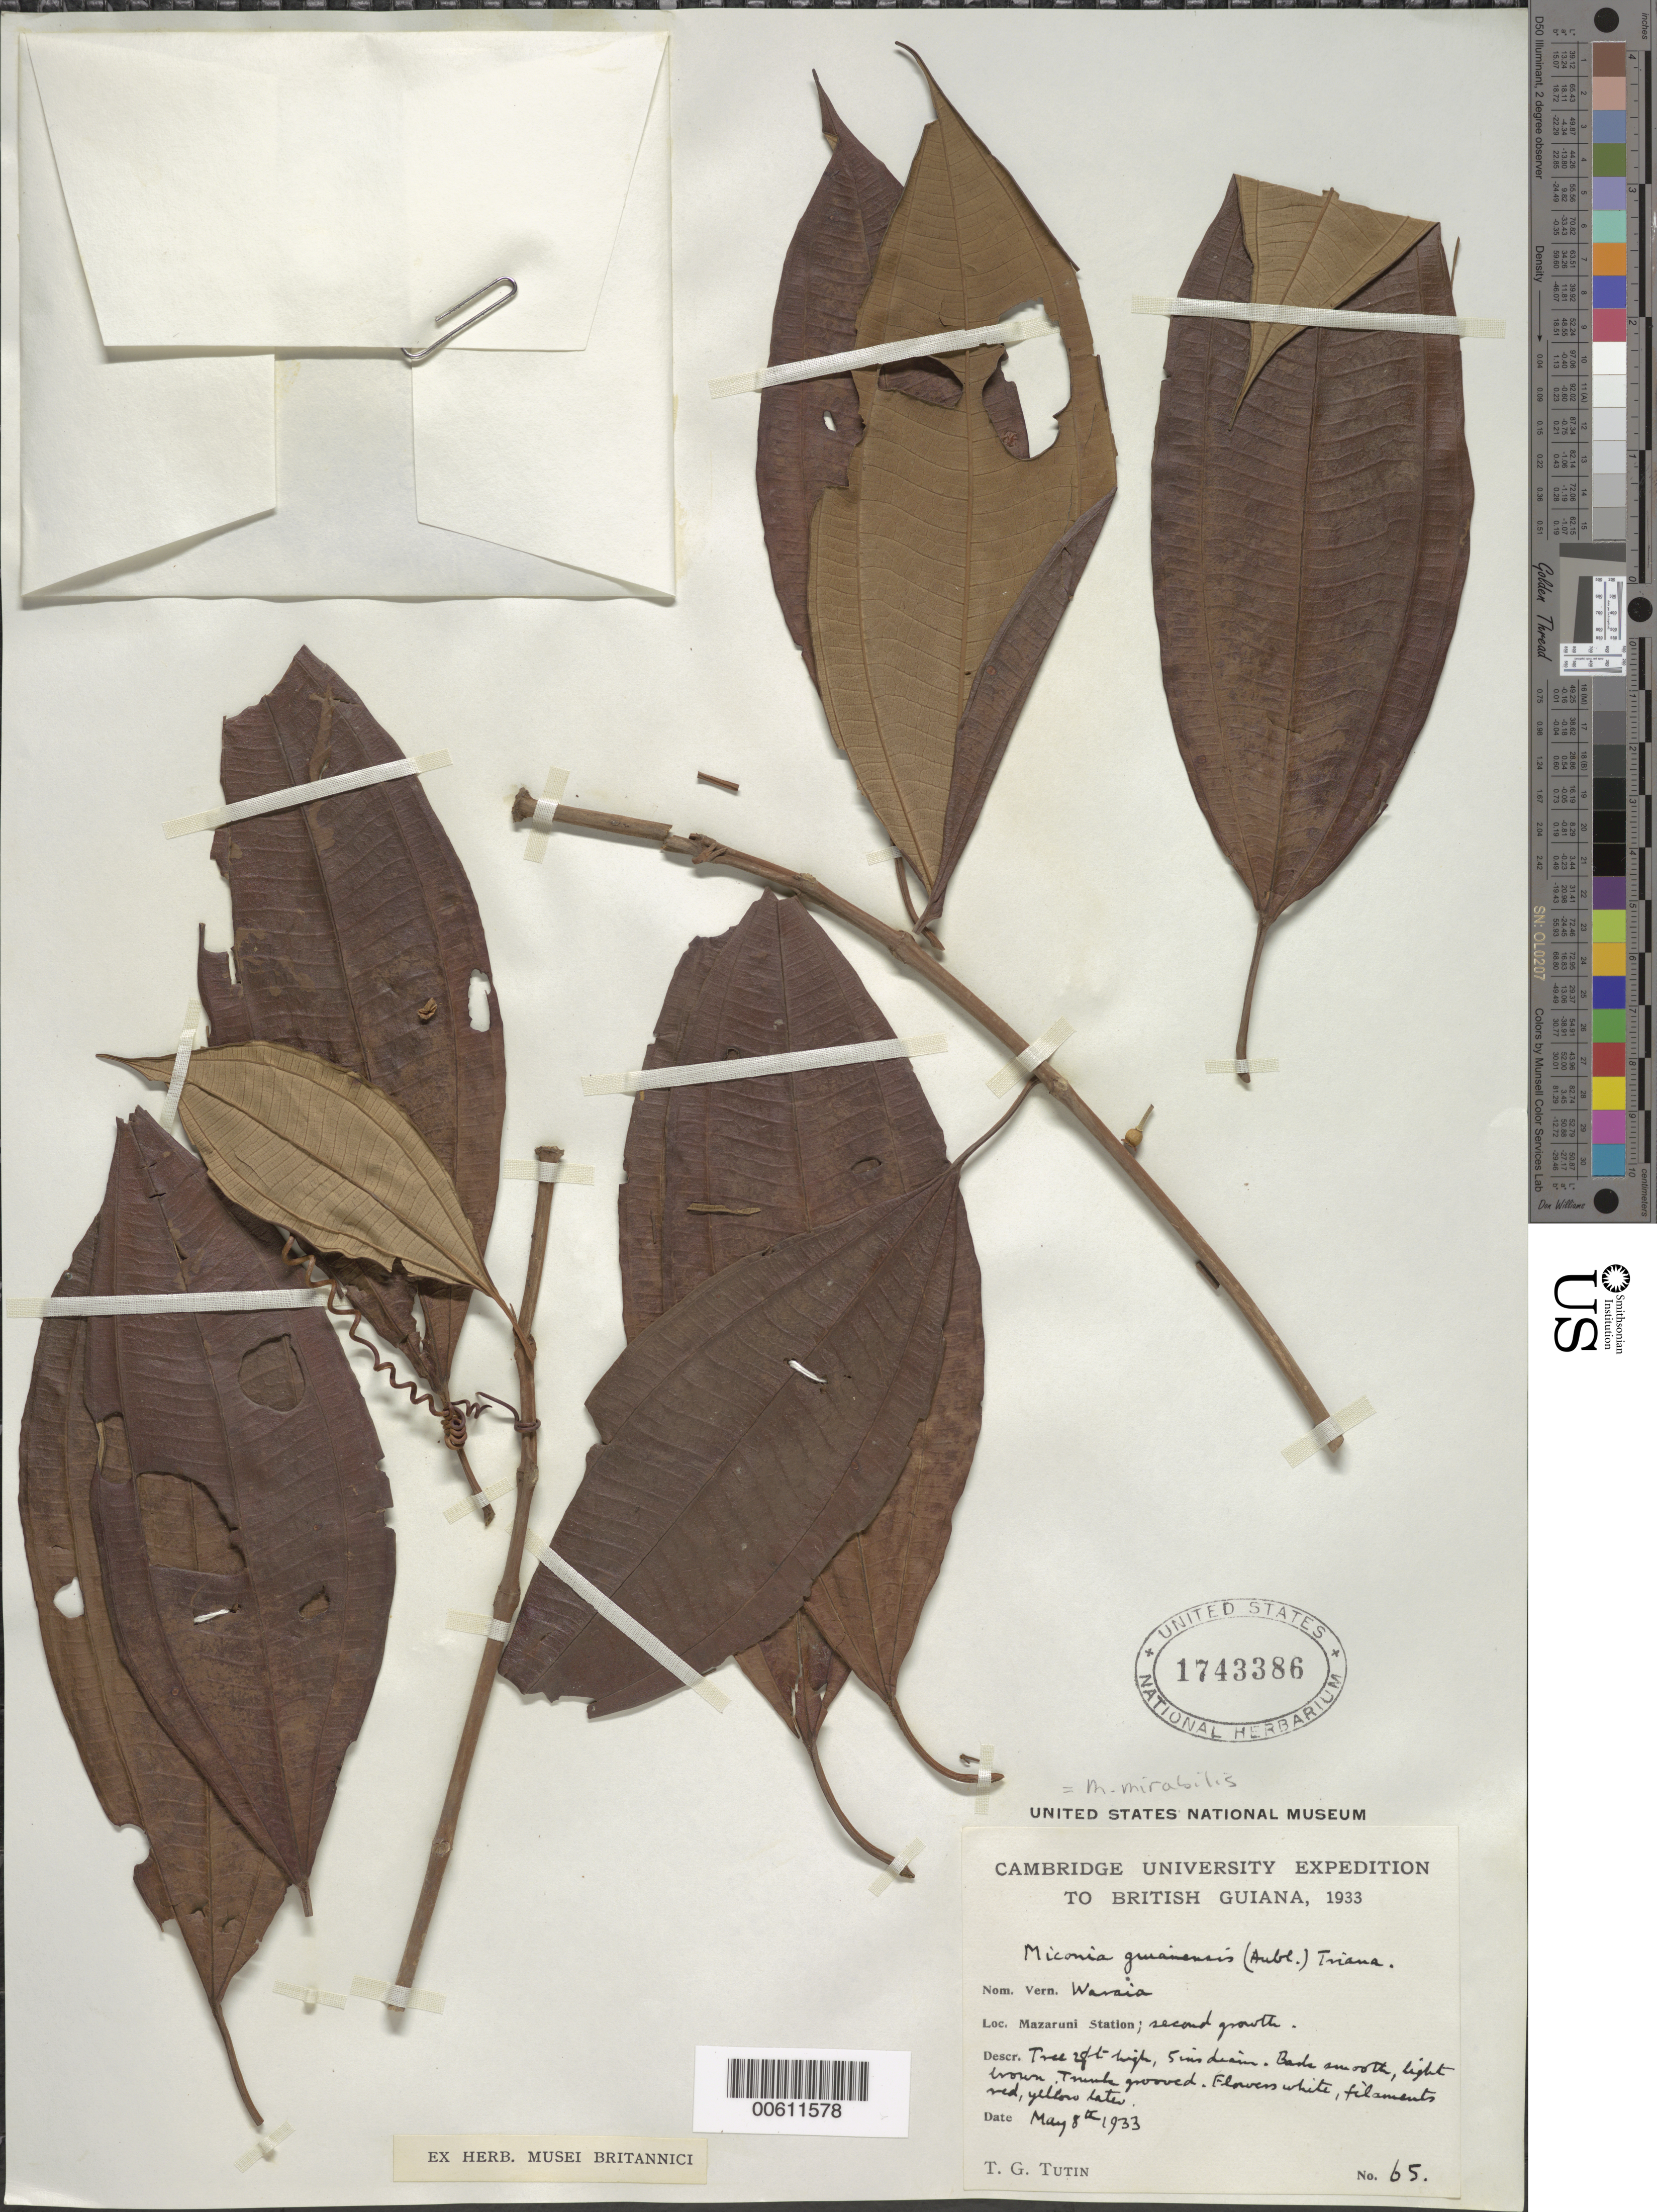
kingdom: Plantae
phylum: Tracheophyta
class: Magnoliopsida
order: Myrtales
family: Melastomataceae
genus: Miconia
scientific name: Miconia mirabilis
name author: (Aubl.) L.O. Williams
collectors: T. G. Tutin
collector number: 65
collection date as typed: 8-May-33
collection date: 1933-05-08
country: Guyana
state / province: Cuyuni-Mazaruni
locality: Mazaruni Station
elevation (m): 30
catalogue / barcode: US 1743386